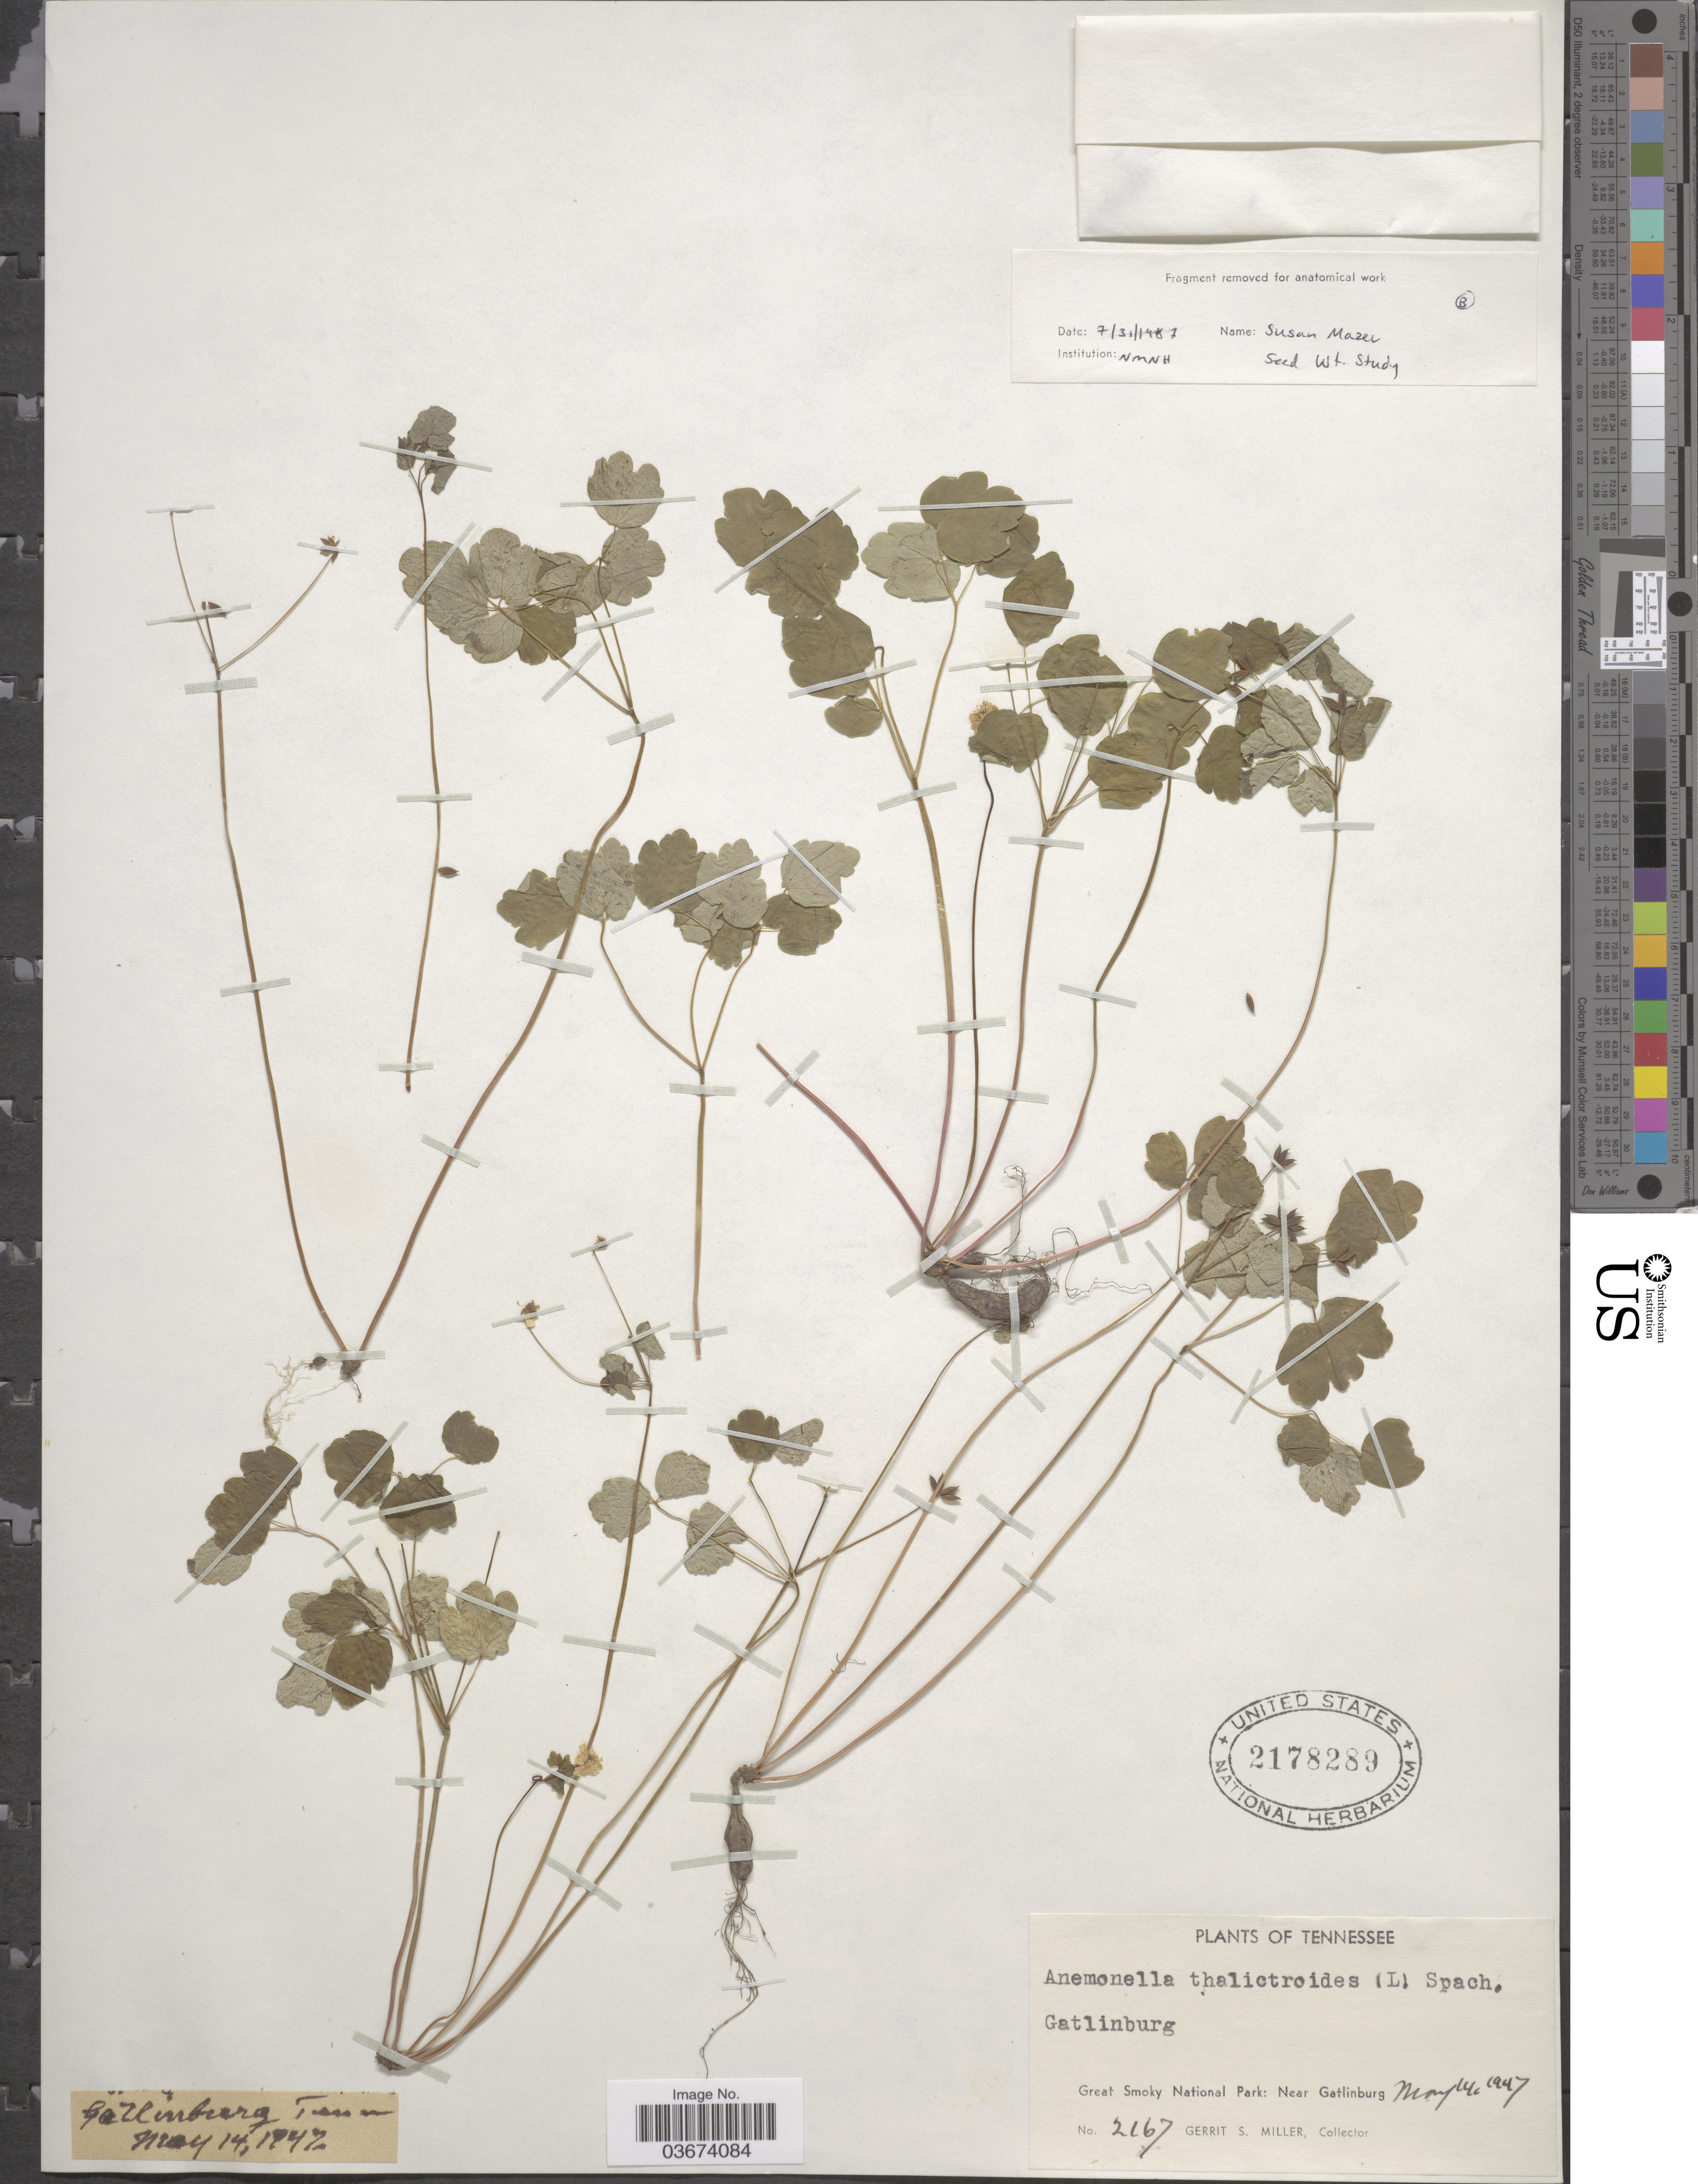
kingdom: Plantae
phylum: Tracheophyta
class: Magnoliopsida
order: Ranunculales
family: Ranunculaceae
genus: Thalictrum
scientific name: Thalictrum thalictroides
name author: (L.) A.J. Eames & B. Boivin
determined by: Strong, M. T., (US), Smithsonian Institution - National Museum of Natural History (UNITED STATES)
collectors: G. S. Miller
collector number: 2167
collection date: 1947-05-14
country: United States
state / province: Tennessee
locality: Gatlinburg. great Smoky National Park: Near Gatlinburg.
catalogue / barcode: US 2178289